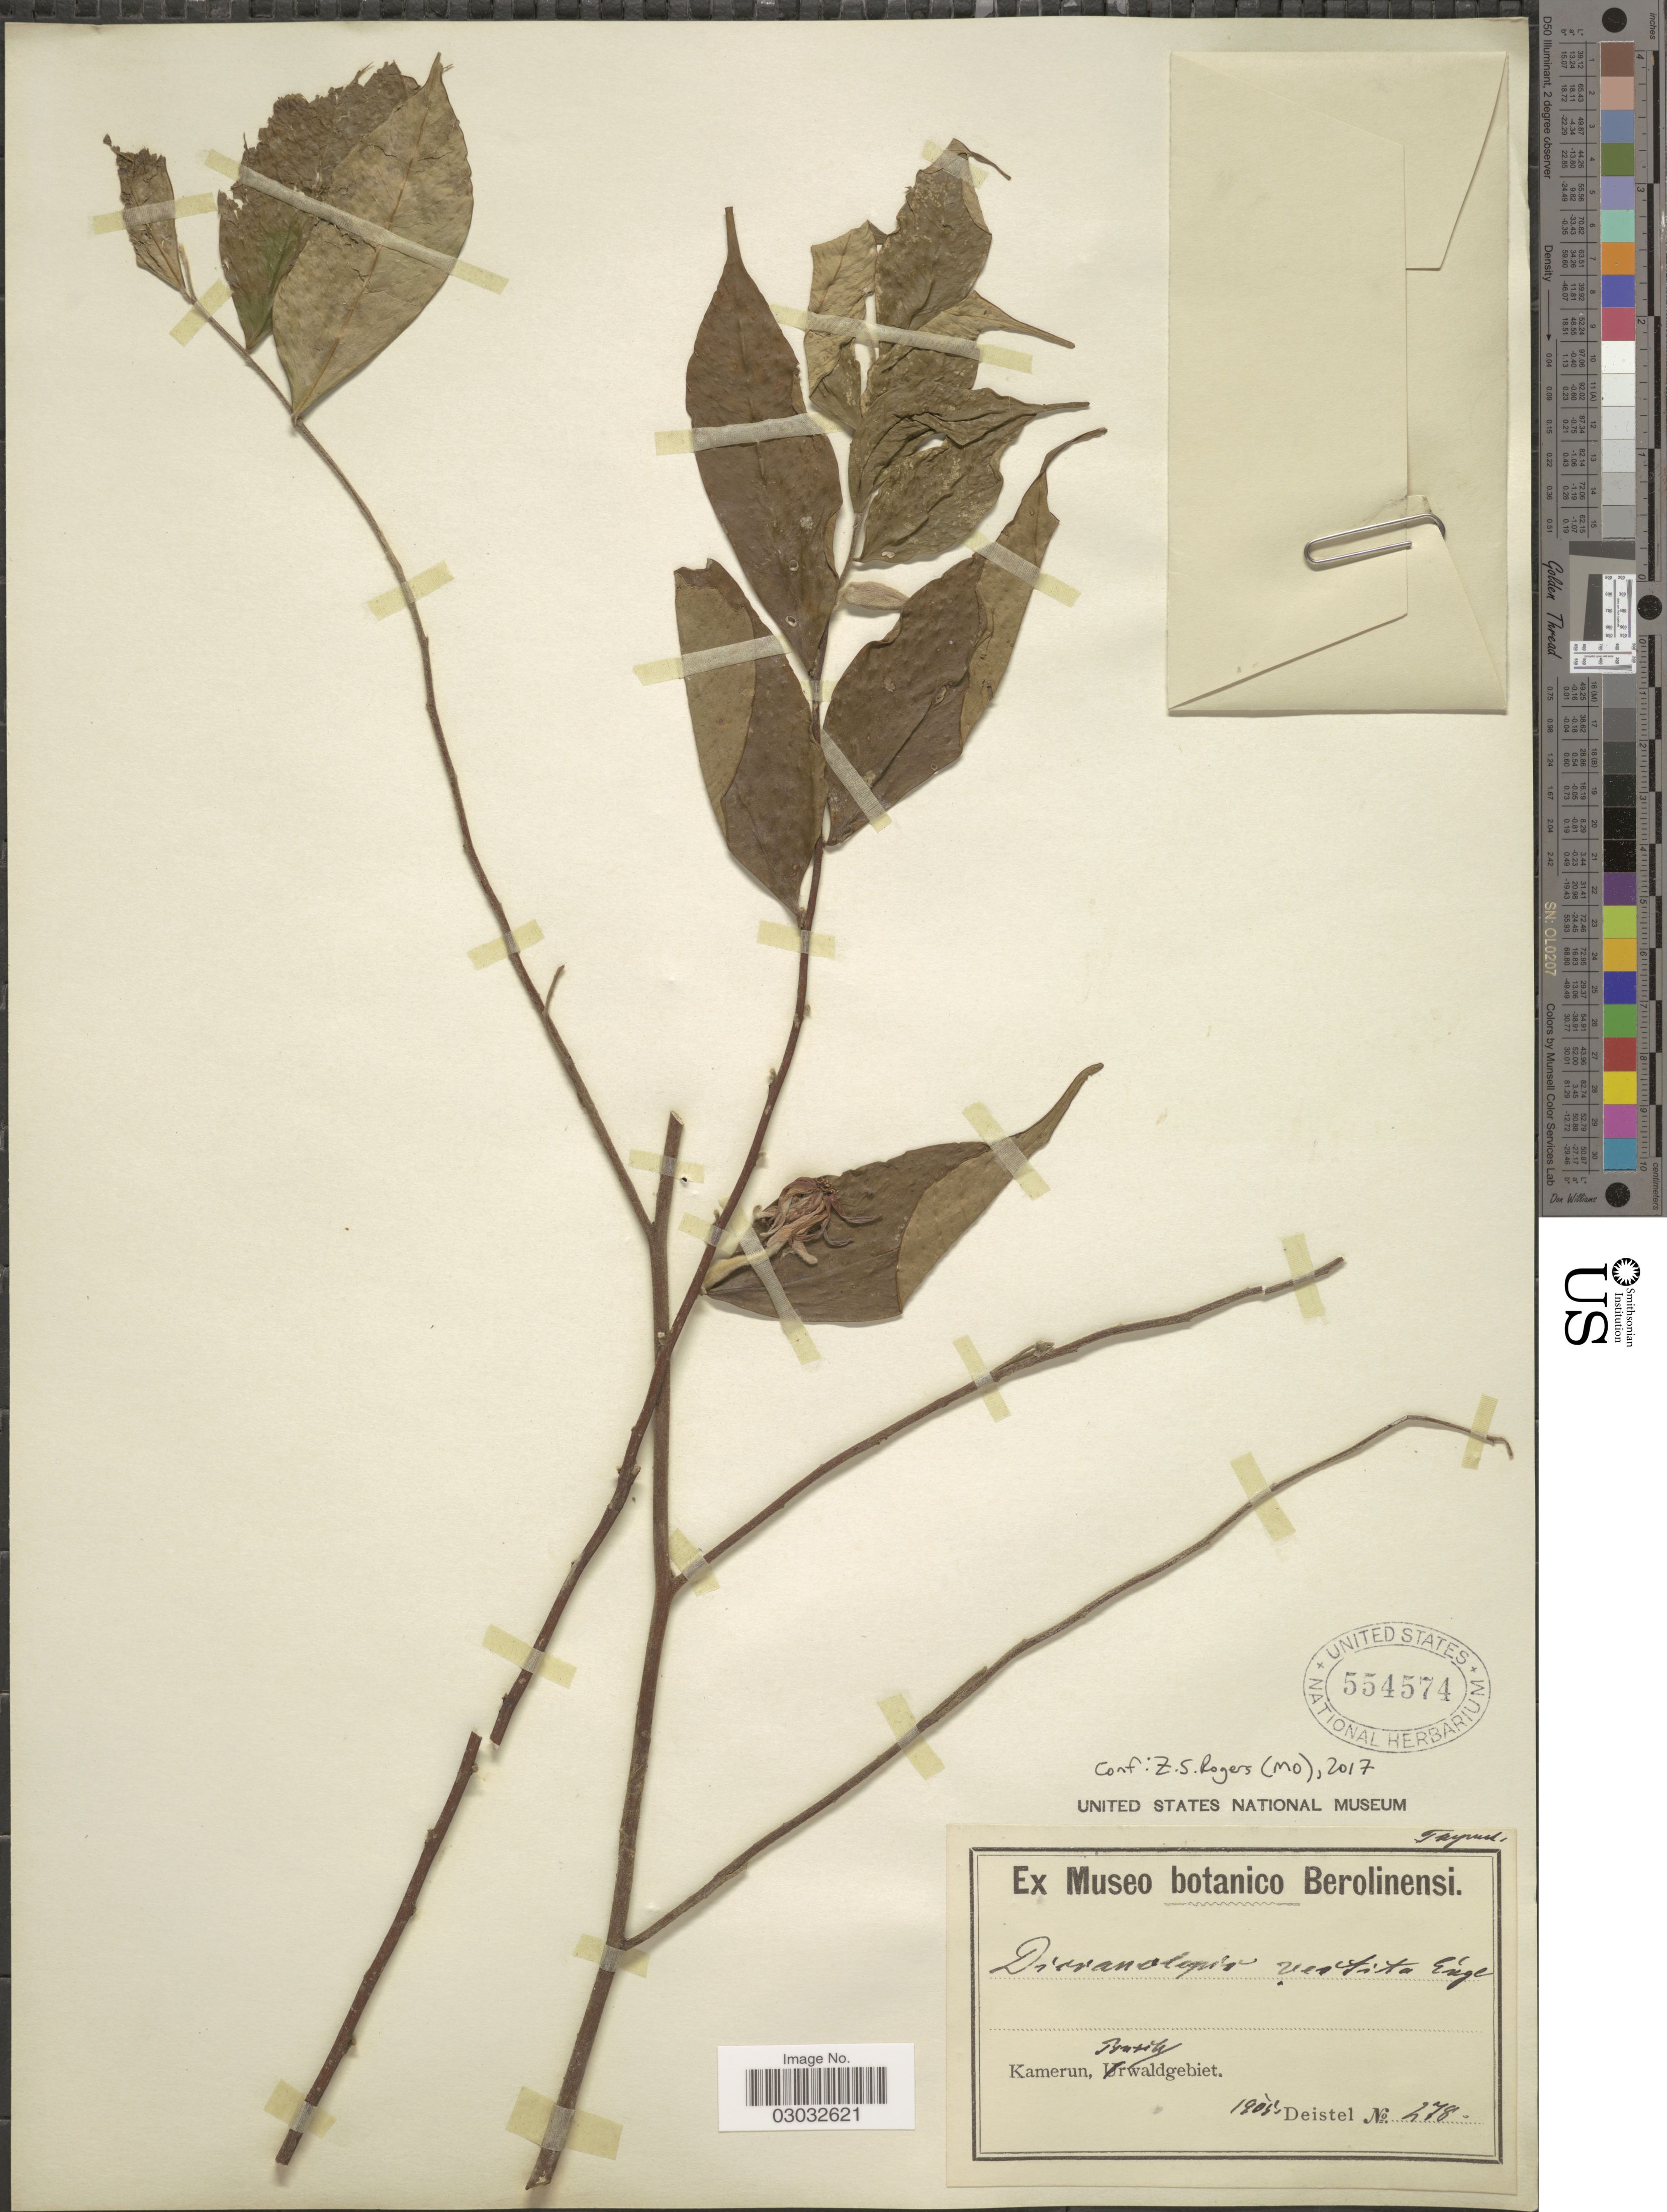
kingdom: Plantae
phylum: Tracheophyta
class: Magnoliopsida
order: Malvales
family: Thymelaeaceae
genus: Dicranolepis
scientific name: Dicranolepis vestita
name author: Engl.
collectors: -. Deistel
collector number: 278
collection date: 1905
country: Cameroon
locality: Brusth [interpreted].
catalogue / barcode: US 554574